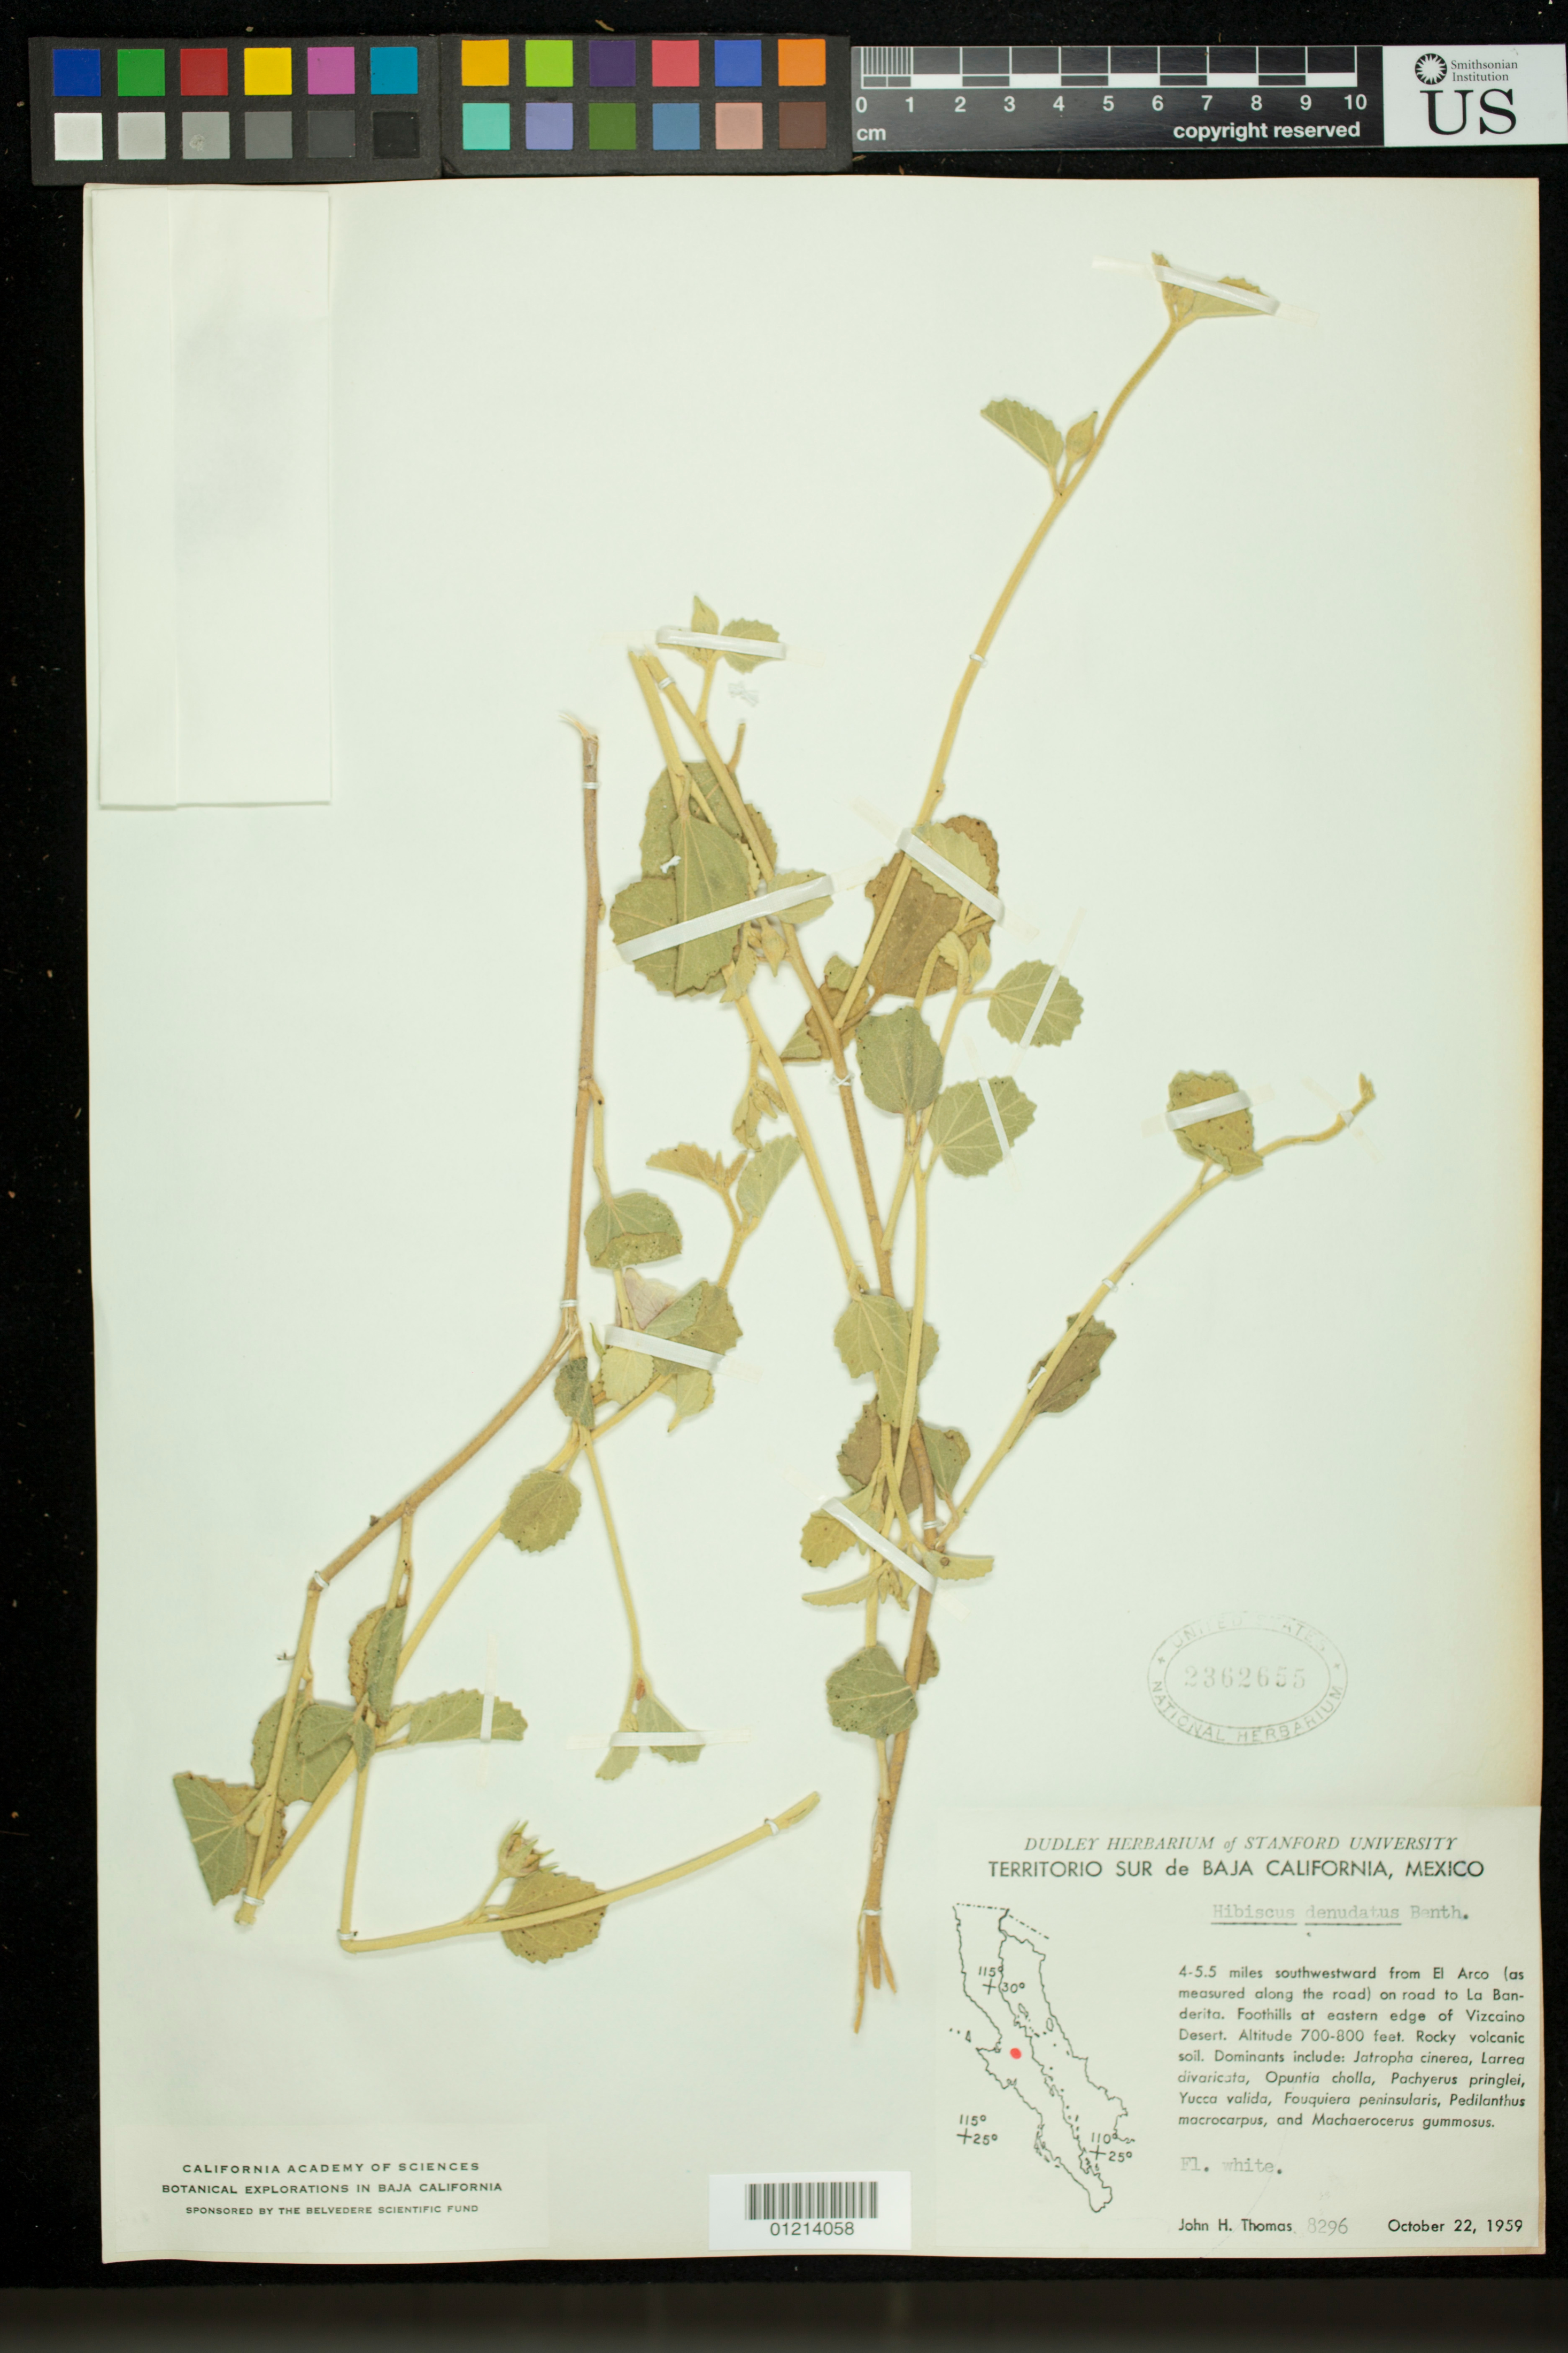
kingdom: Plantae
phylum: Tracheophyta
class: Magnoliopsida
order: Malvales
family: Malvaceae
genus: Hibiscus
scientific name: Hibiscus denudatus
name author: Benth.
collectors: J. H. Thomas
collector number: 8296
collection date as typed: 22 Oct 1959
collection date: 1959-10-22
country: Mexico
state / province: Baja California Sur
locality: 4-5.5 miles southwestward from El Arco (as measured along the road) on road to La Banderita. Foothills at eastern edge of Vizcaino Desert.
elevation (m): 213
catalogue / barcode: US 2362655